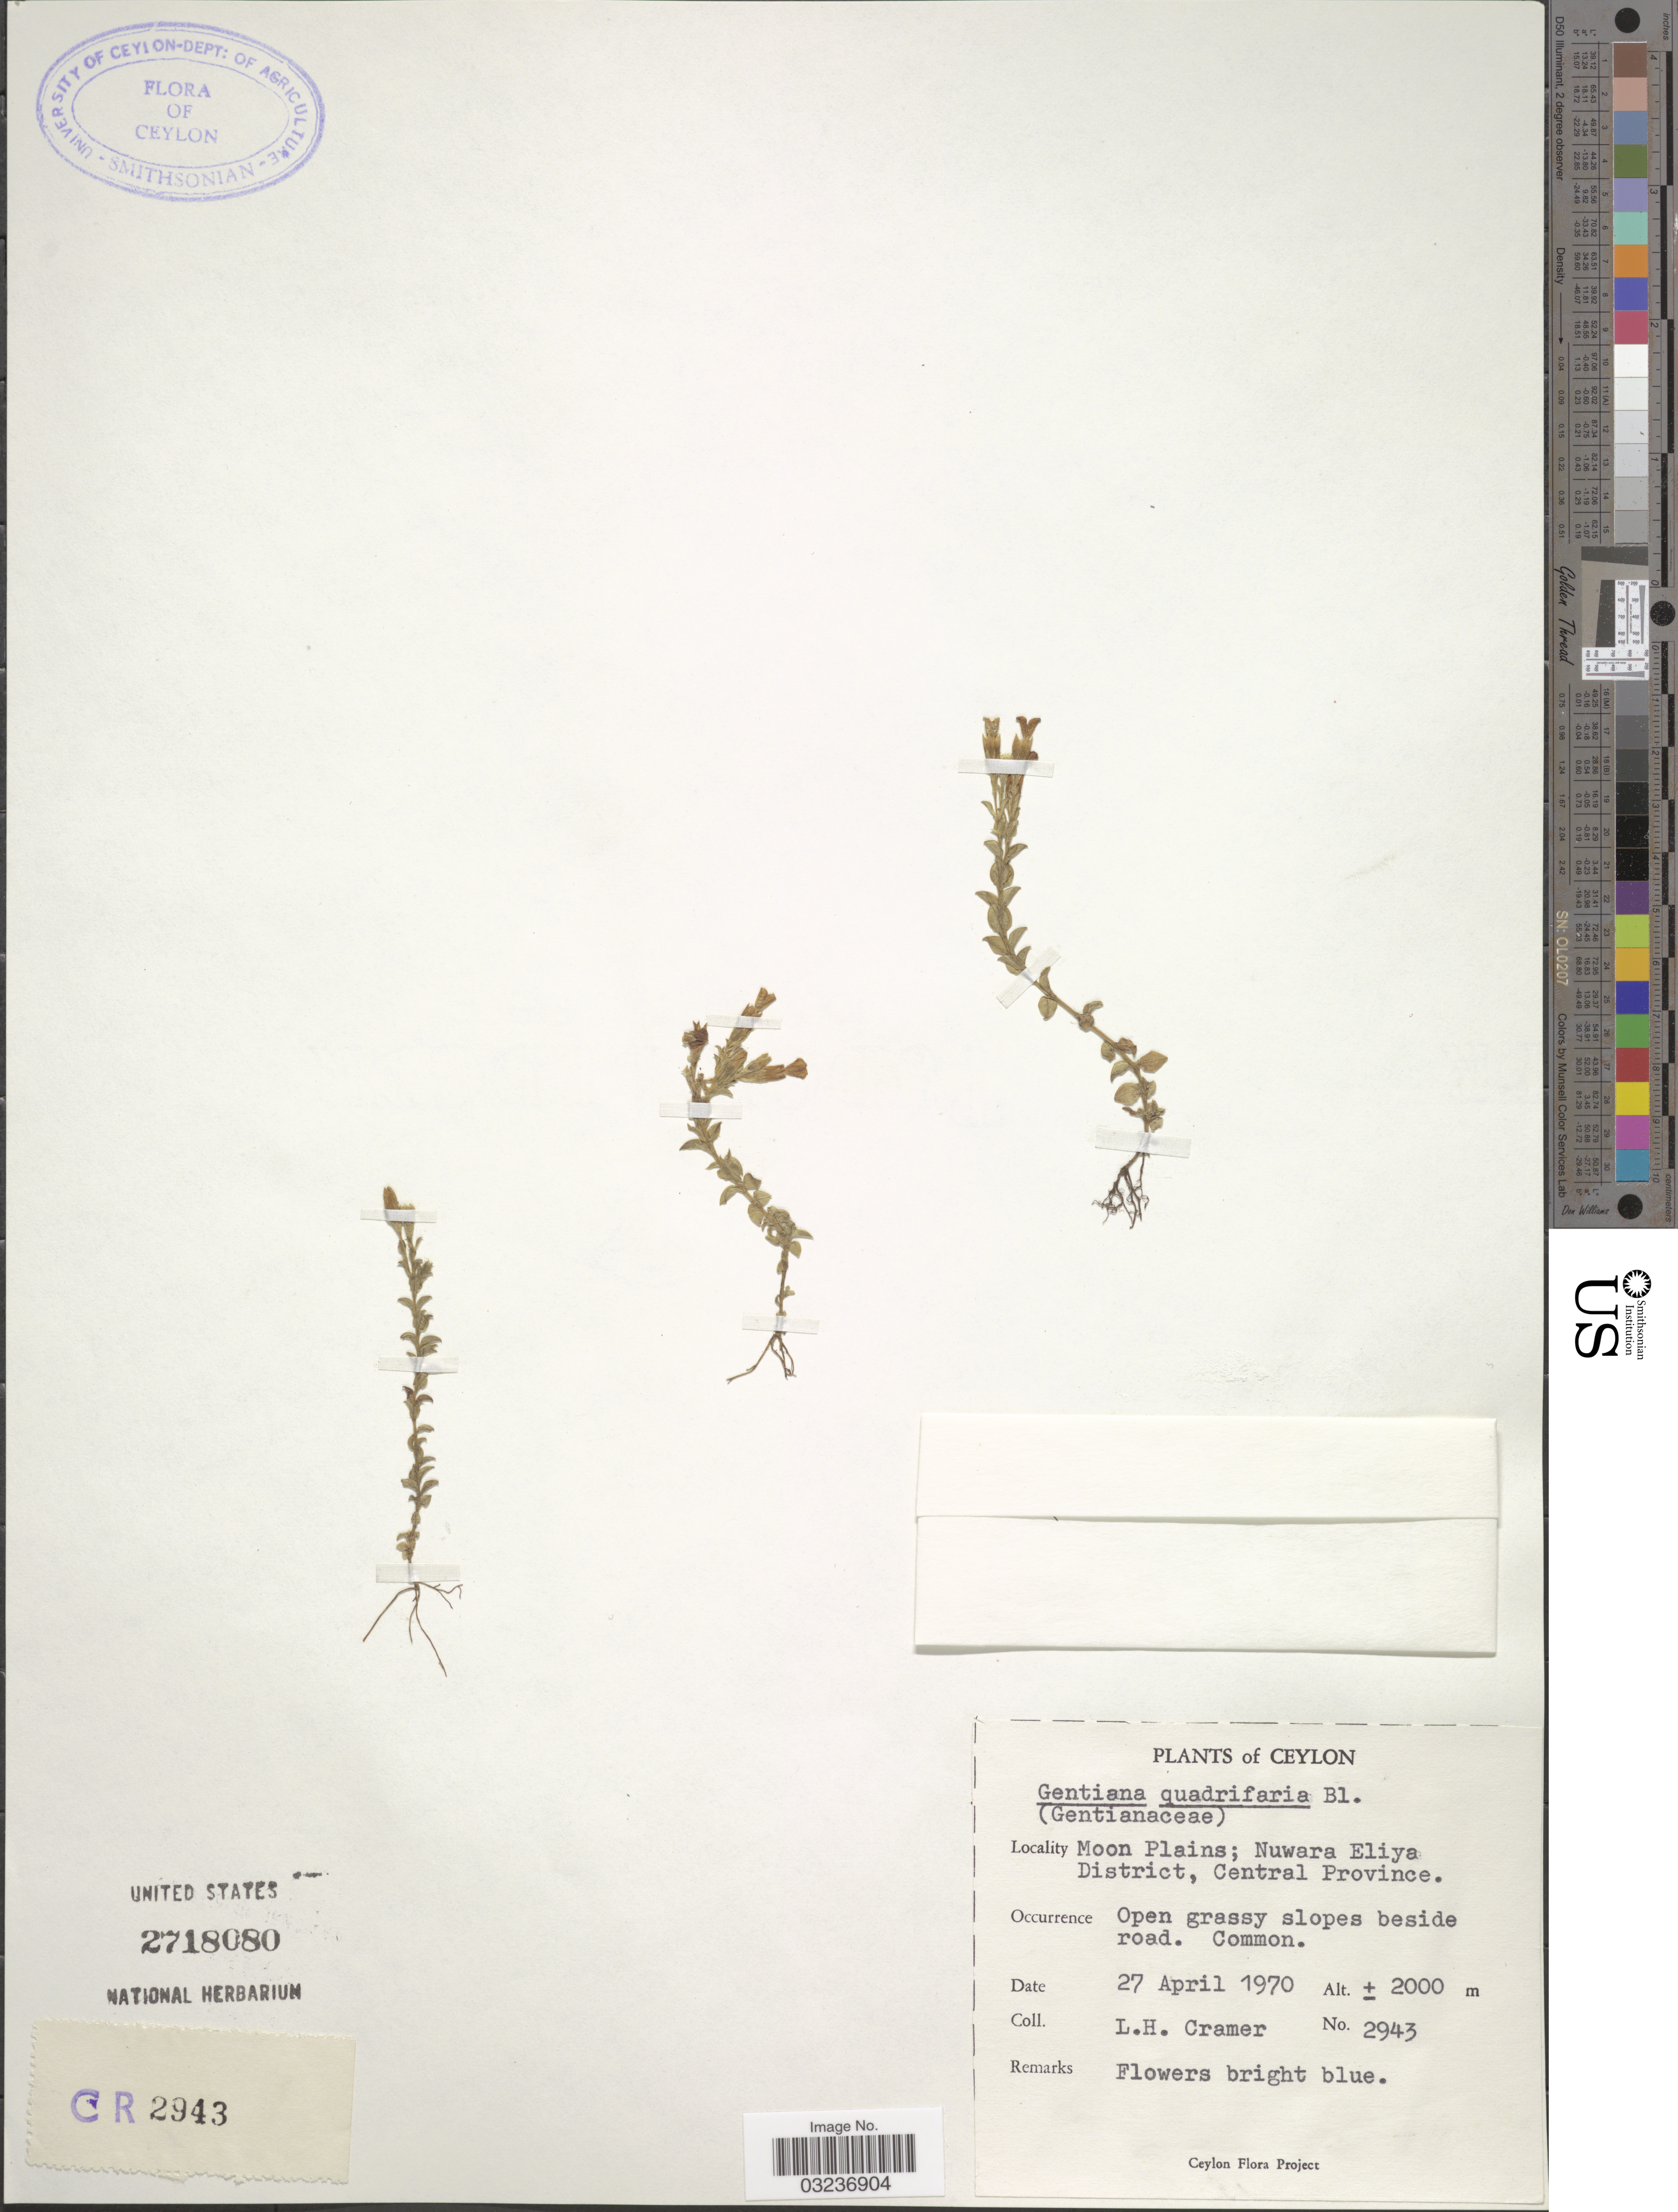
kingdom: Plantae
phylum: Tracheophyta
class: Magnoliopsida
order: Gentianales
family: Gentianaceae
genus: Gentiana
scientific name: Gentiana quadrifaria var. zeylanica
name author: (Griseb.) Kusn.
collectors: L. H. Cramer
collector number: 2943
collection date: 1970-04-27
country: Sri Lanka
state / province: Central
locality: Ceylon, Moon Plains; Nuwara Eliya District, Central Province.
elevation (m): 2000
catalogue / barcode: US 2718080